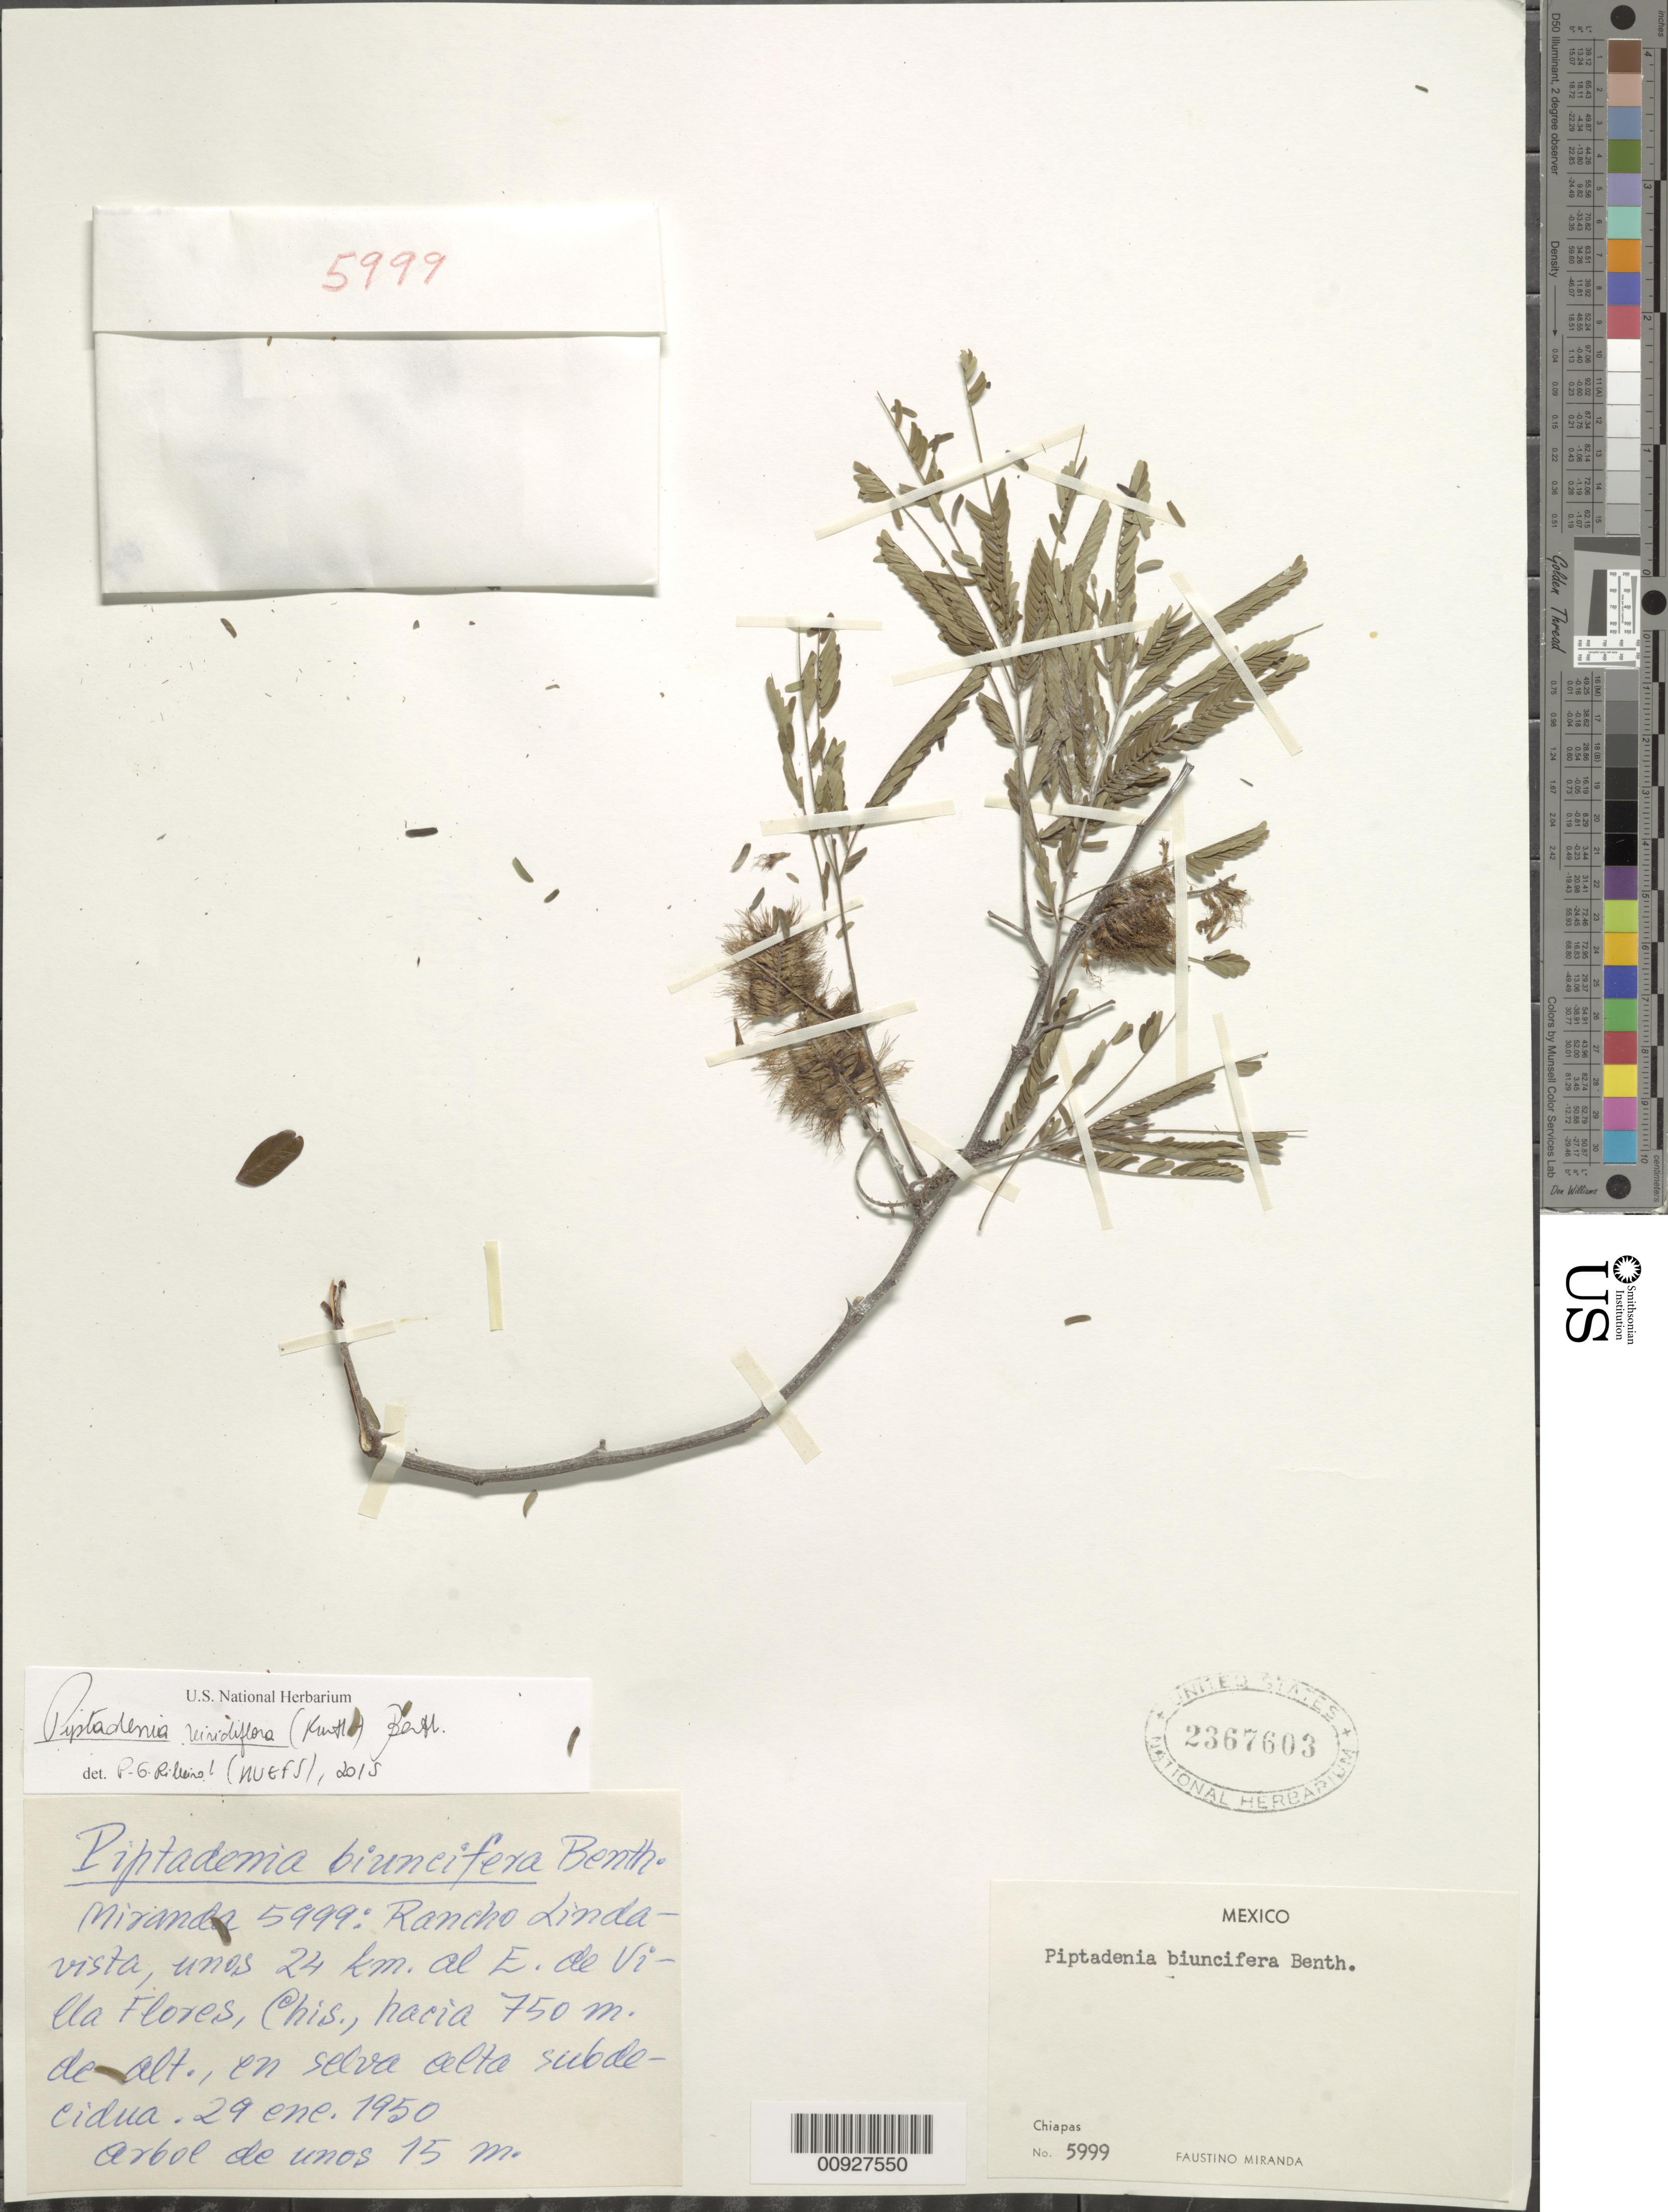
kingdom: Plantae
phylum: Tracheophyta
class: Magnoliopsida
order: Fabales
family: Fabaceae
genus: Lachesiodendron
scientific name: Lachesiodendron viridiflorum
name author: (Kunth) P.G. Ribeiro et al.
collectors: Miranda G., F.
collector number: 5999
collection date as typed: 29 Jan 1950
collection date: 1950-01-29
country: Mexico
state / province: Chiapas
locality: Rancho Lindavista, unos 24 km. al E de Villa Flores, Chiapas.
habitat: En selva alta subdecidua.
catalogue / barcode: US 2367603